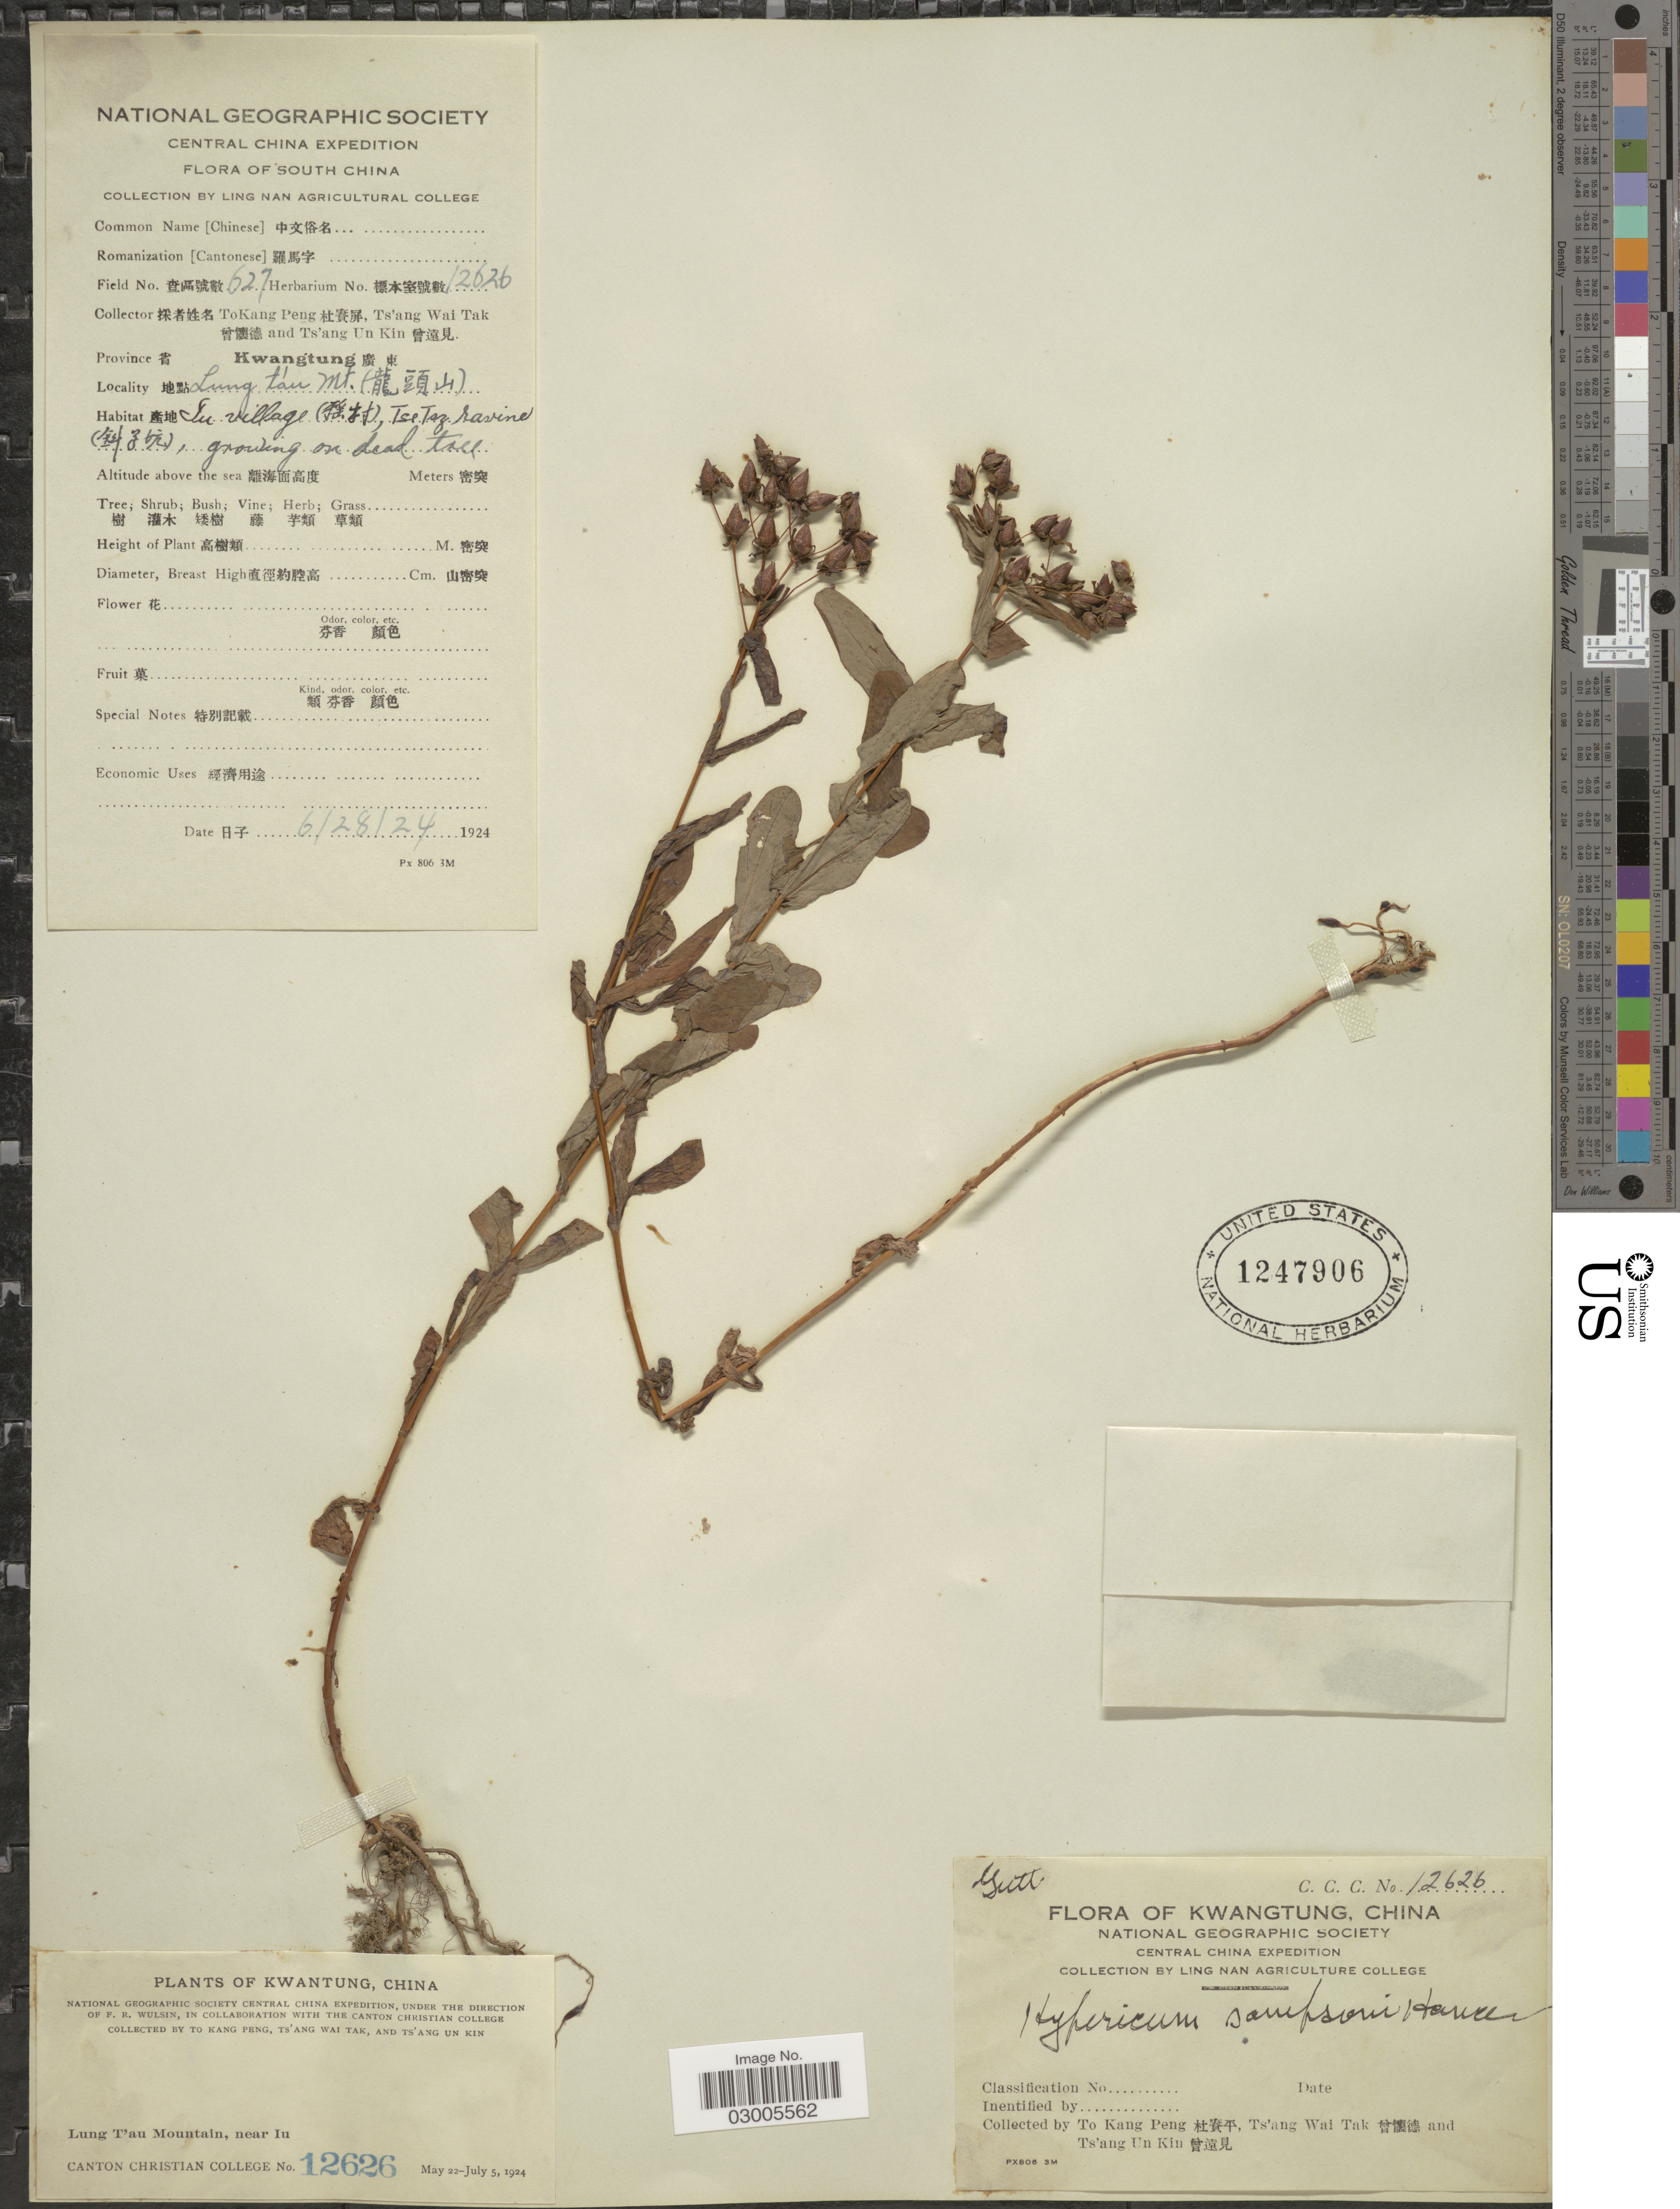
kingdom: Plantae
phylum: Tracheophyta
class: Magnoliopsida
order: Malpighiales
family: Hypericaceae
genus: Hypericum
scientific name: Hypericum sampsonii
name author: Hance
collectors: T. K. Peng, W. T. Tsang & Ts' Ang Un Kin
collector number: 627/12626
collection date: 1924-06-28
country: China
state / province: Guangdong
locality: Lung t'au Mt. Tse Taz ravine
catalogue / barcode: US 1247906